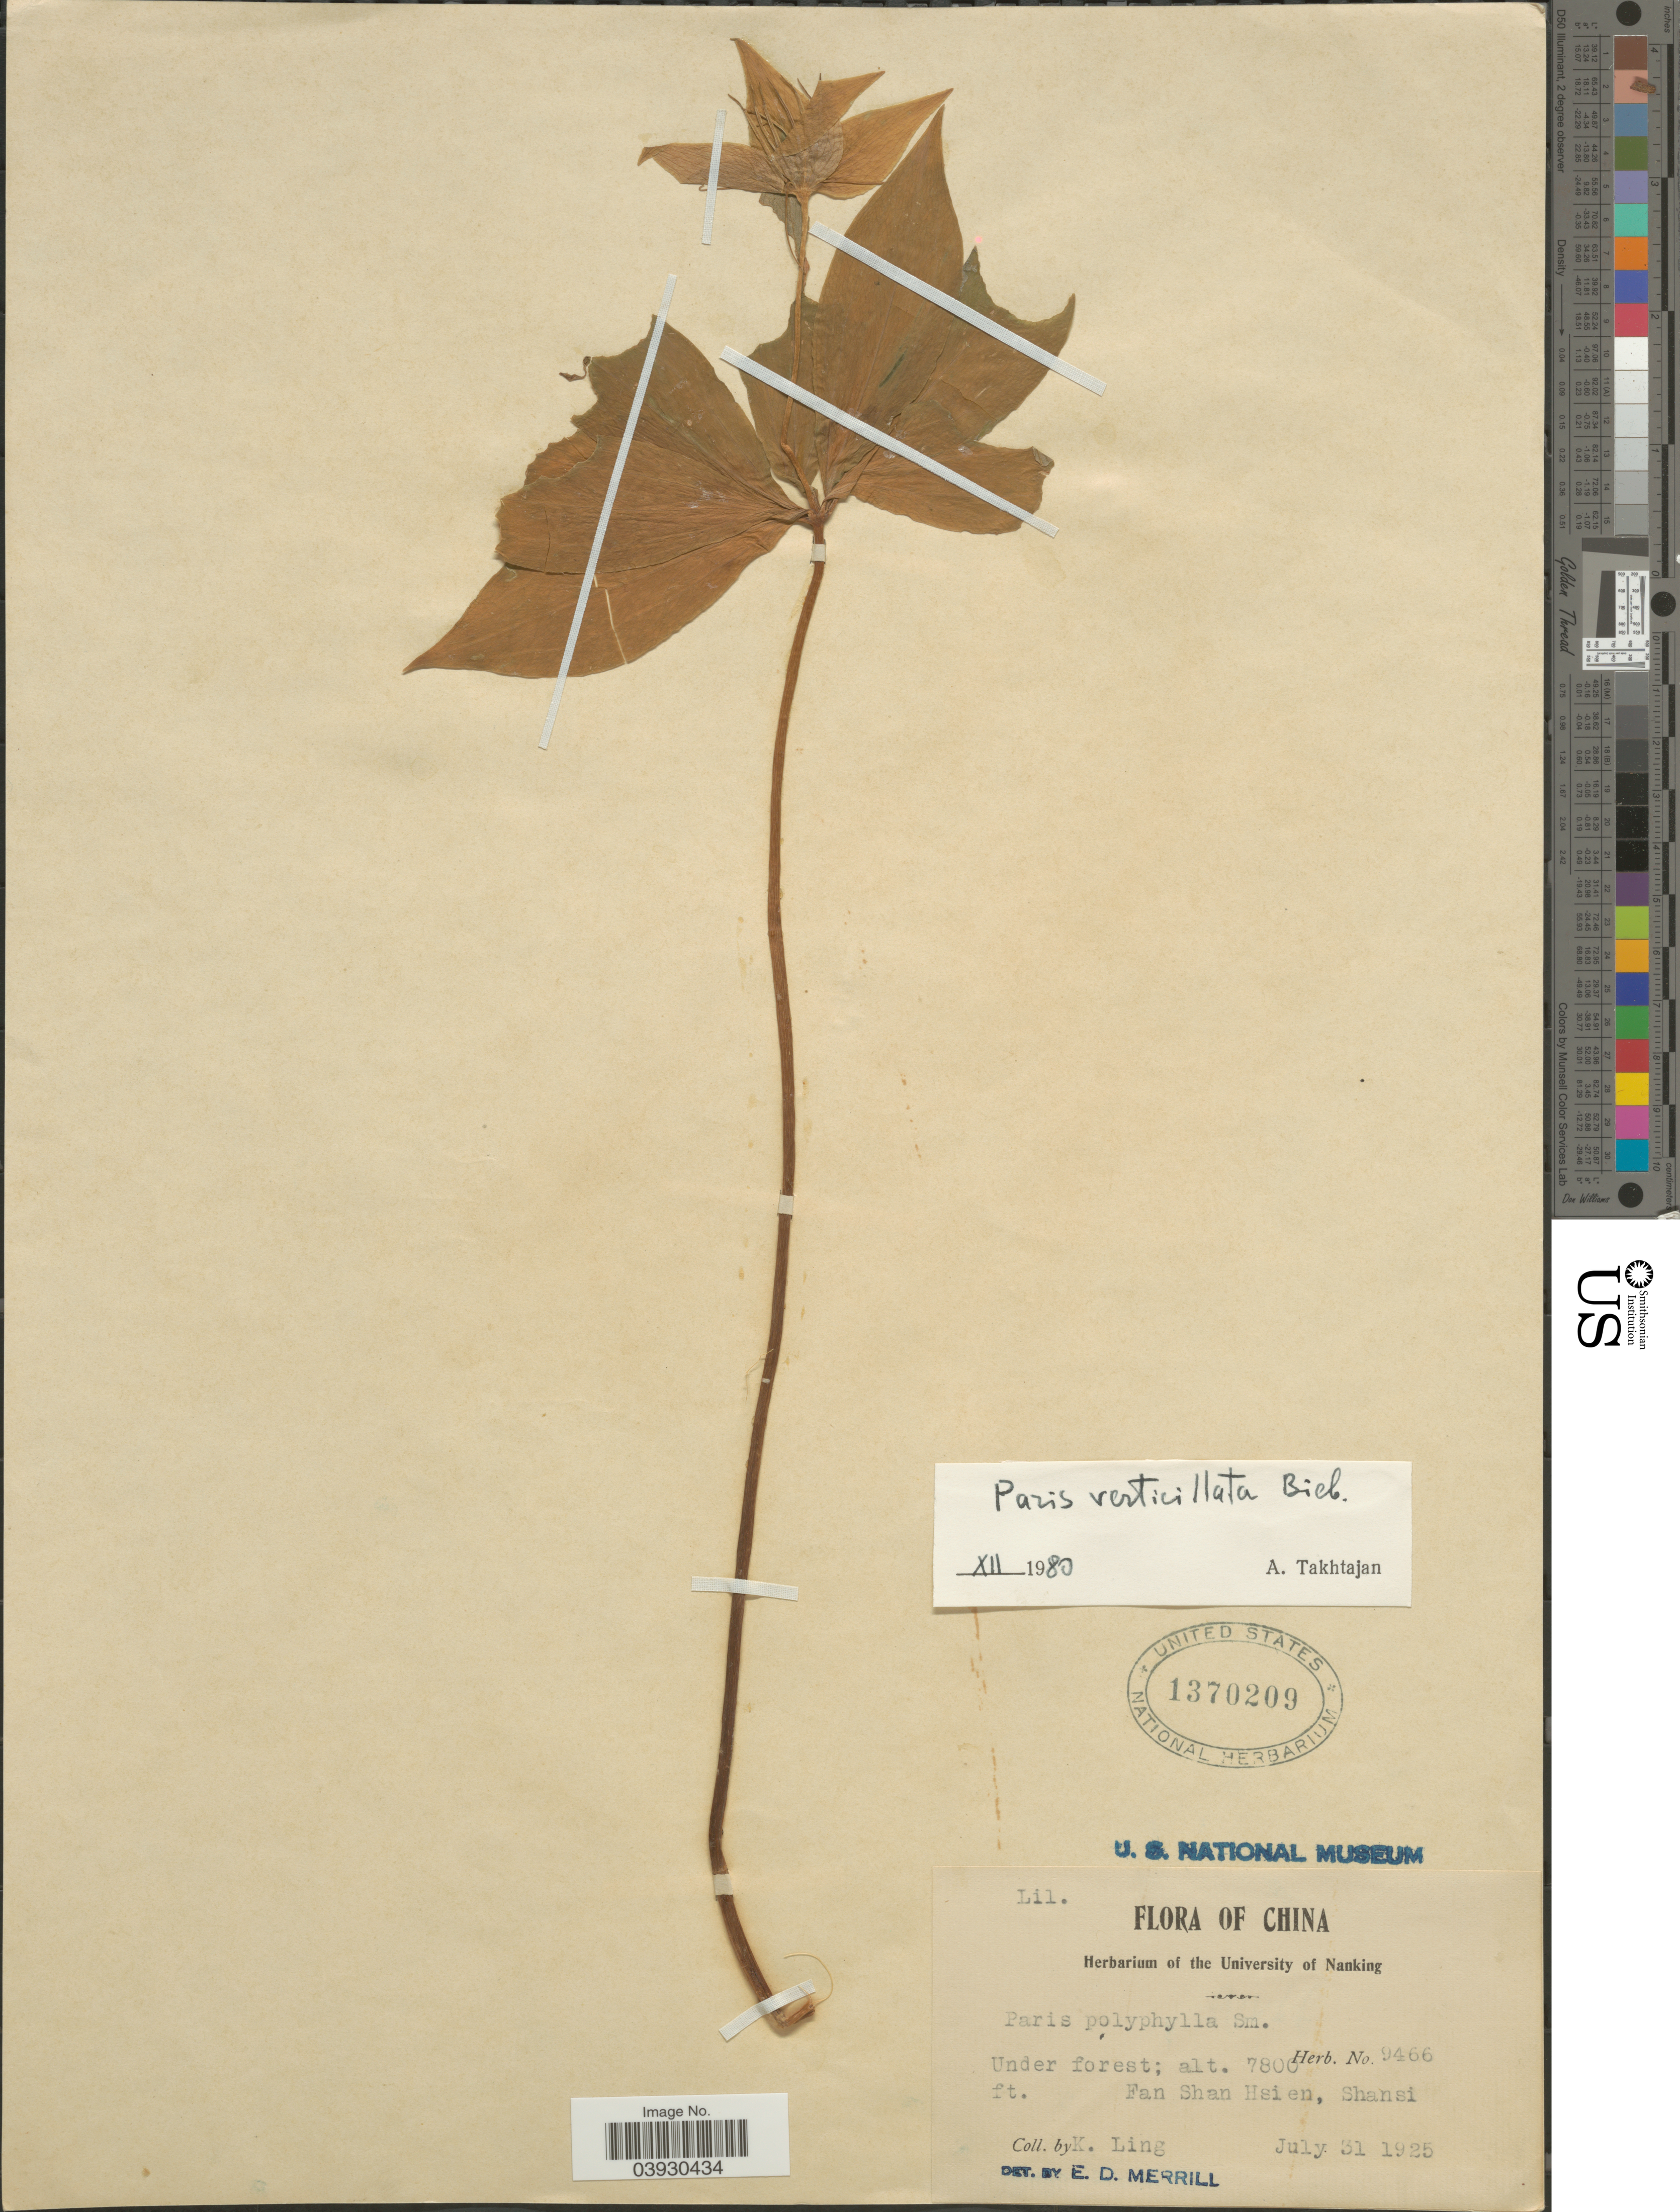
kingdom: Plantae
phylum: Tracheophyta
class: Liliopsida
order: Liliales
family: Melanthiaceae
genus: Paris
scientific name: Paris verticillata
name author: M. Bieb.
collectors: K. Ling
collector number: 9466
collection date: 1925-07-31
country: China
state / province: Shanxi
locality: Fan Shan Hsien, Shansi.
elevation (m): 2377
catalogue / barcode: US 1370209